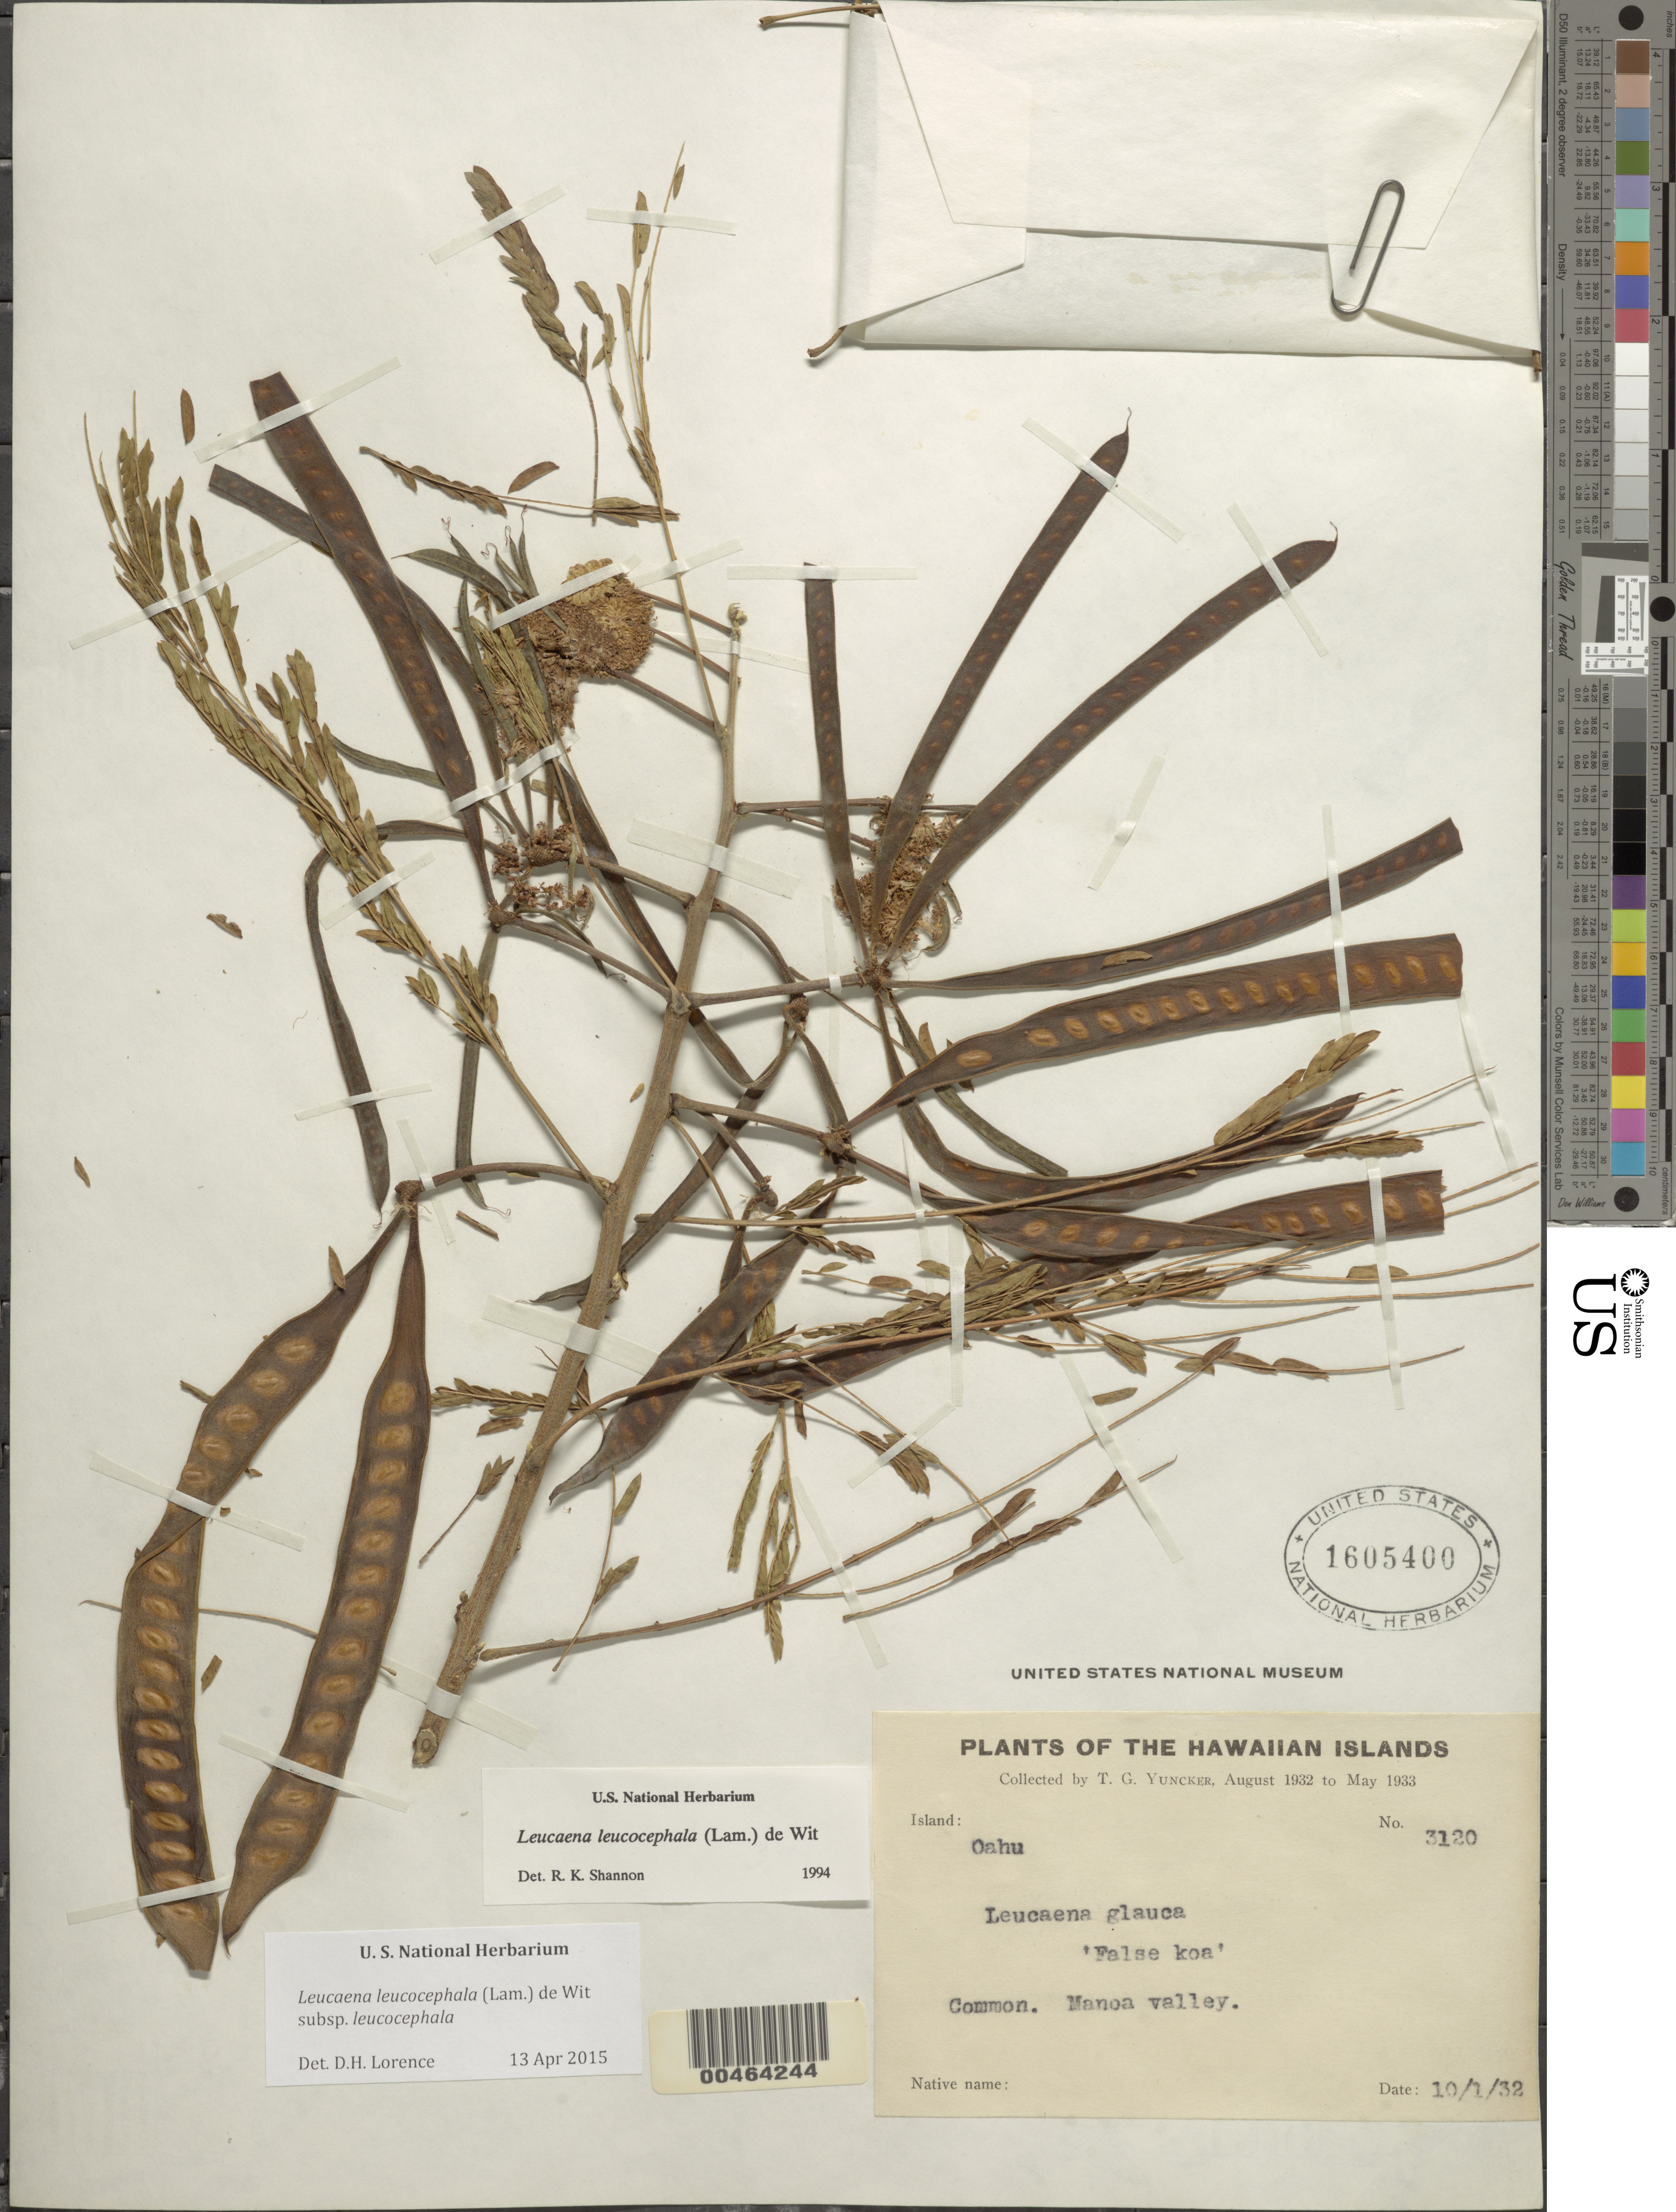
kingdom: Plantae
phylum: Tracheophyta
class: Magnoliopsida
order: Fabales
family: Fabaceae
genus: Leucaena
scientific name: Leucaena leucocephala subsp. leucocephala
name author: (Lam.) de Wit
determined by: Lorence, David H., (PTBG), National Tropical Botanical Garden (UNITED STATES)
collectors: T. G. Yuncker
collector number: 3120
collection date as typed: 1 Oct 1932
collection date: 1932-10-01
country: United States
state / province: Hawaii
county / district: Honolulu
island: Oahu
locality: Manoa Valley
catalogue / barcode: US 1605400